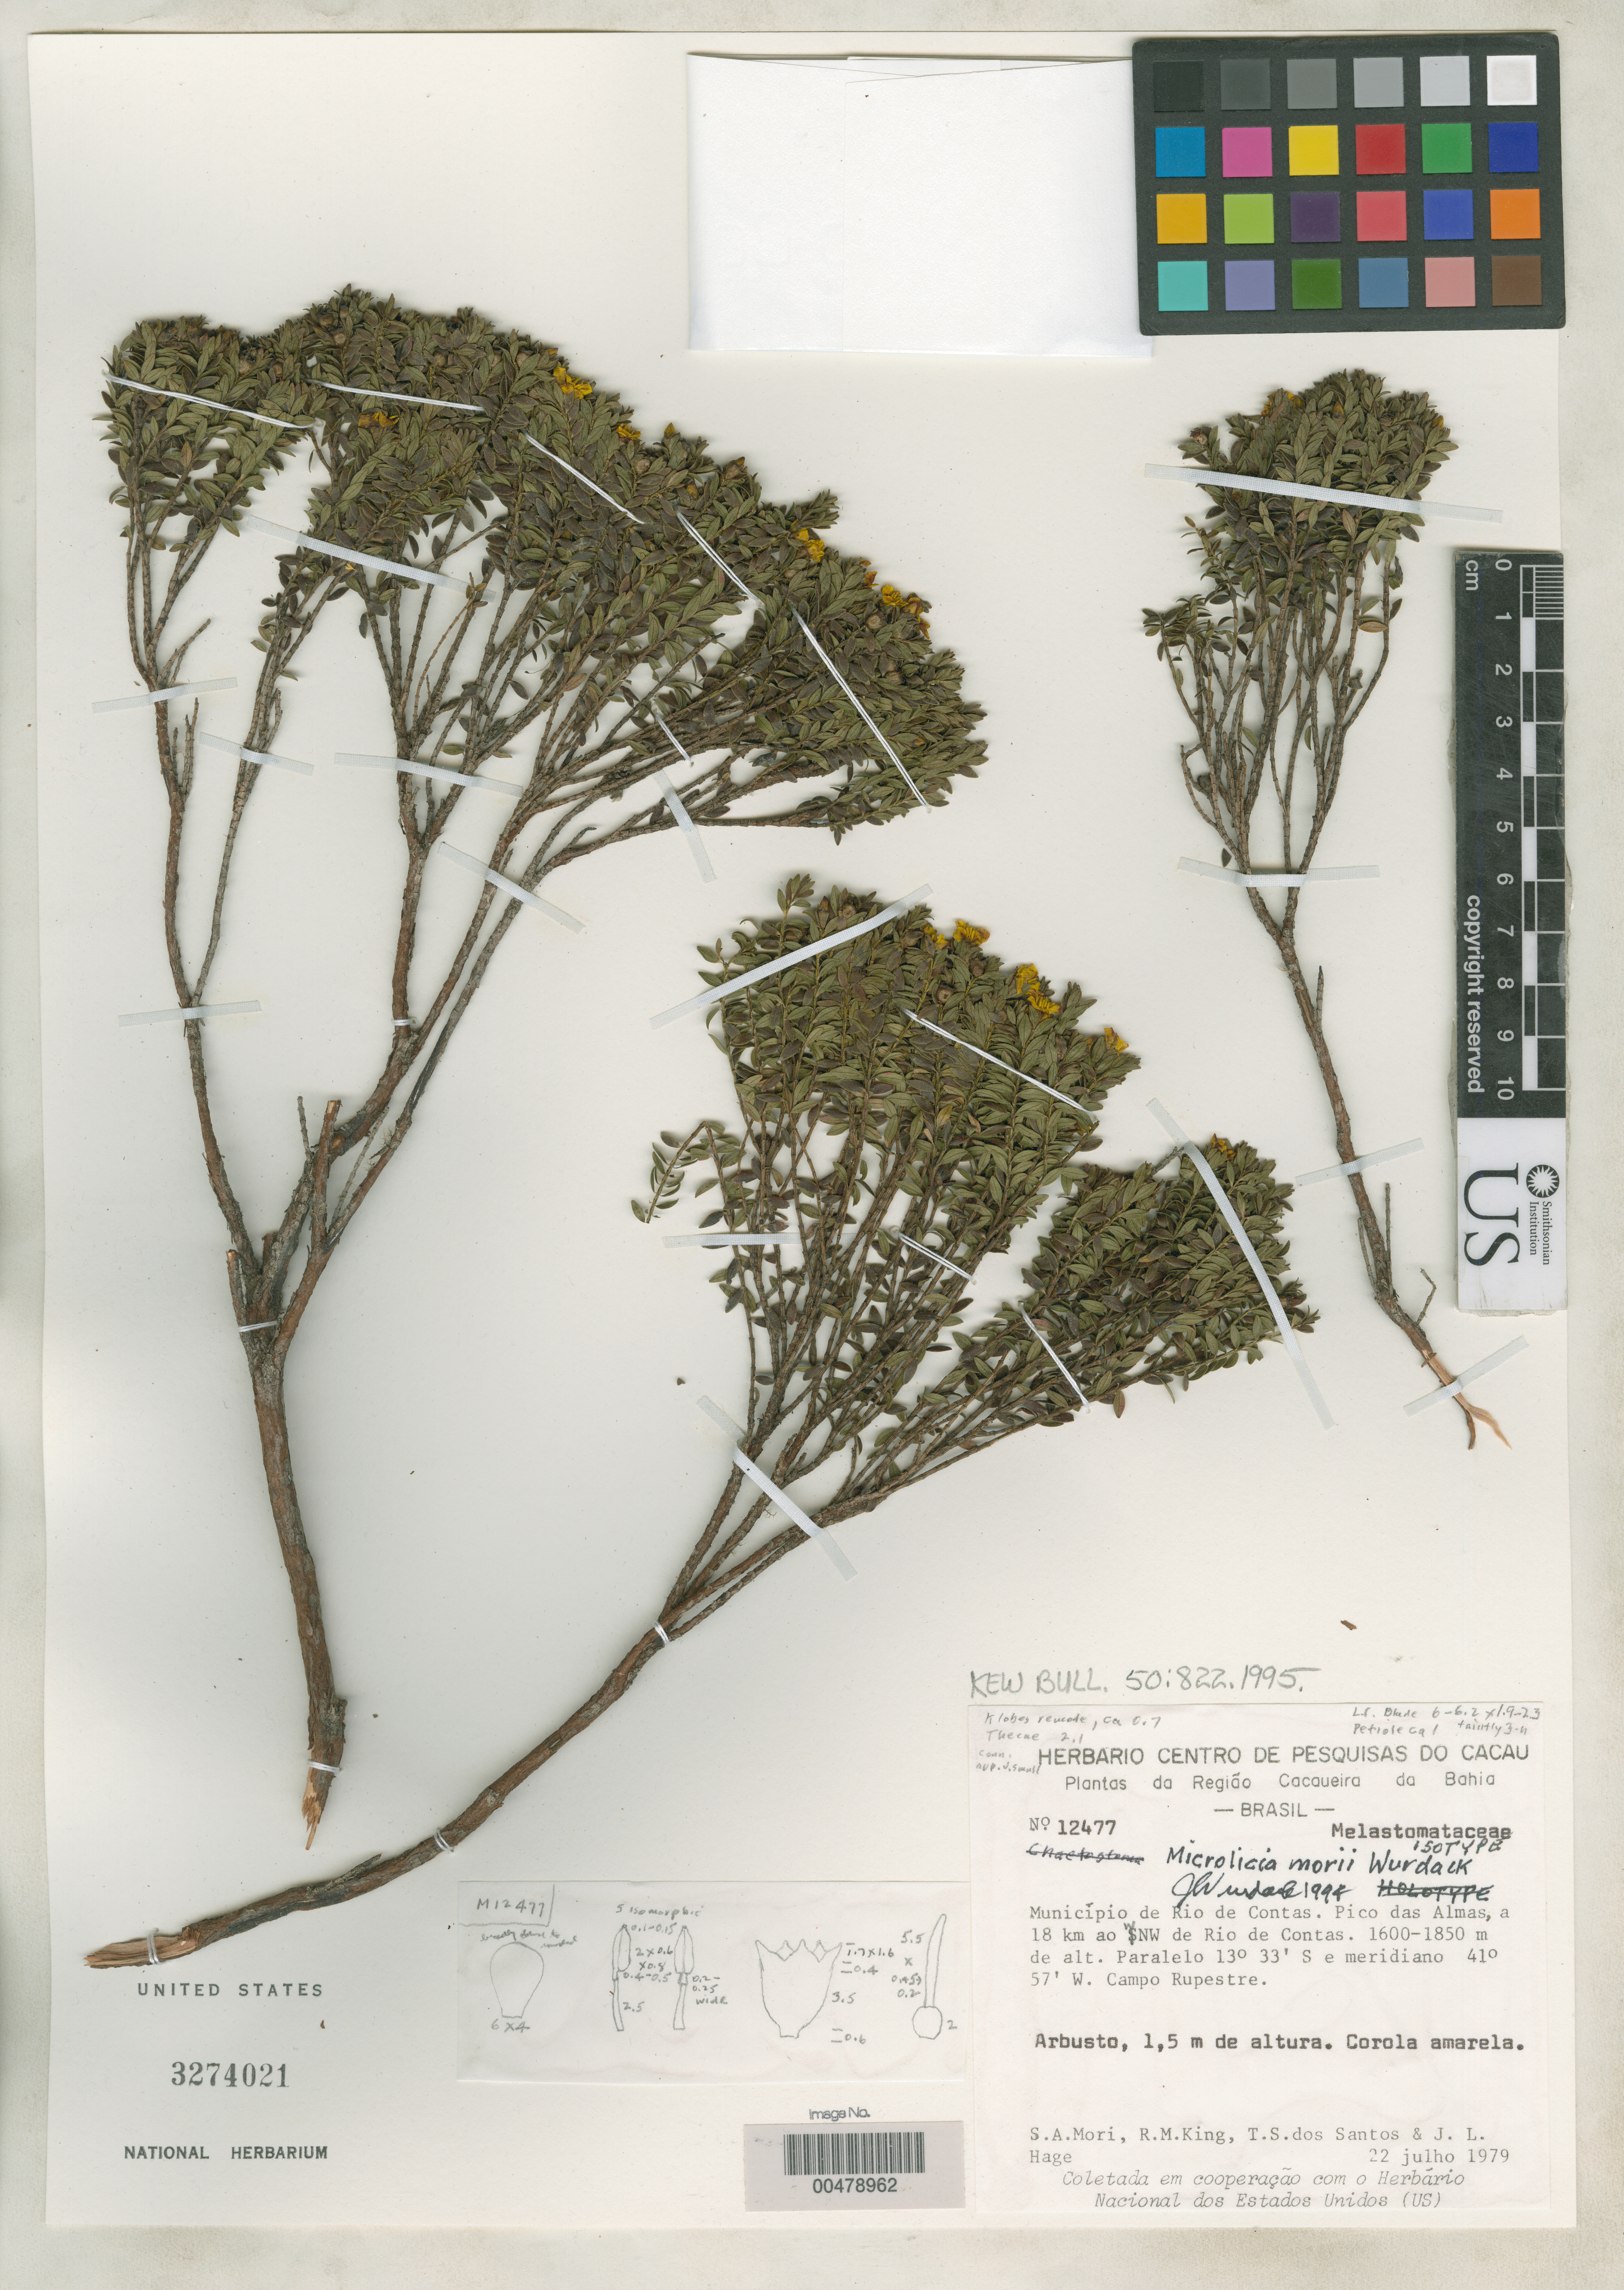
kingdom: Plantae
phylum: Tracheophyta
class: Magnoliopsida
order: Myrtales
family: Melastomataceae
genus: Microlicia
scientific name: Microlicia morii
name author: Wurdack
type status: Isotype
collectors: S. Mori, R. M. King, T. S. Santos & J. L. Hage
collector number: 12477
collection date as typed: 22 Jul 1979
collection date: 1979-07-22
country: Brazil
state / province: Bahia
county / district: Rio de Contas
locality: Pico de Contas, Pico das Almas, 18 km WNW de Rio de Contas.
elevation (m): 1600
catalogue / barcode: US 3274021